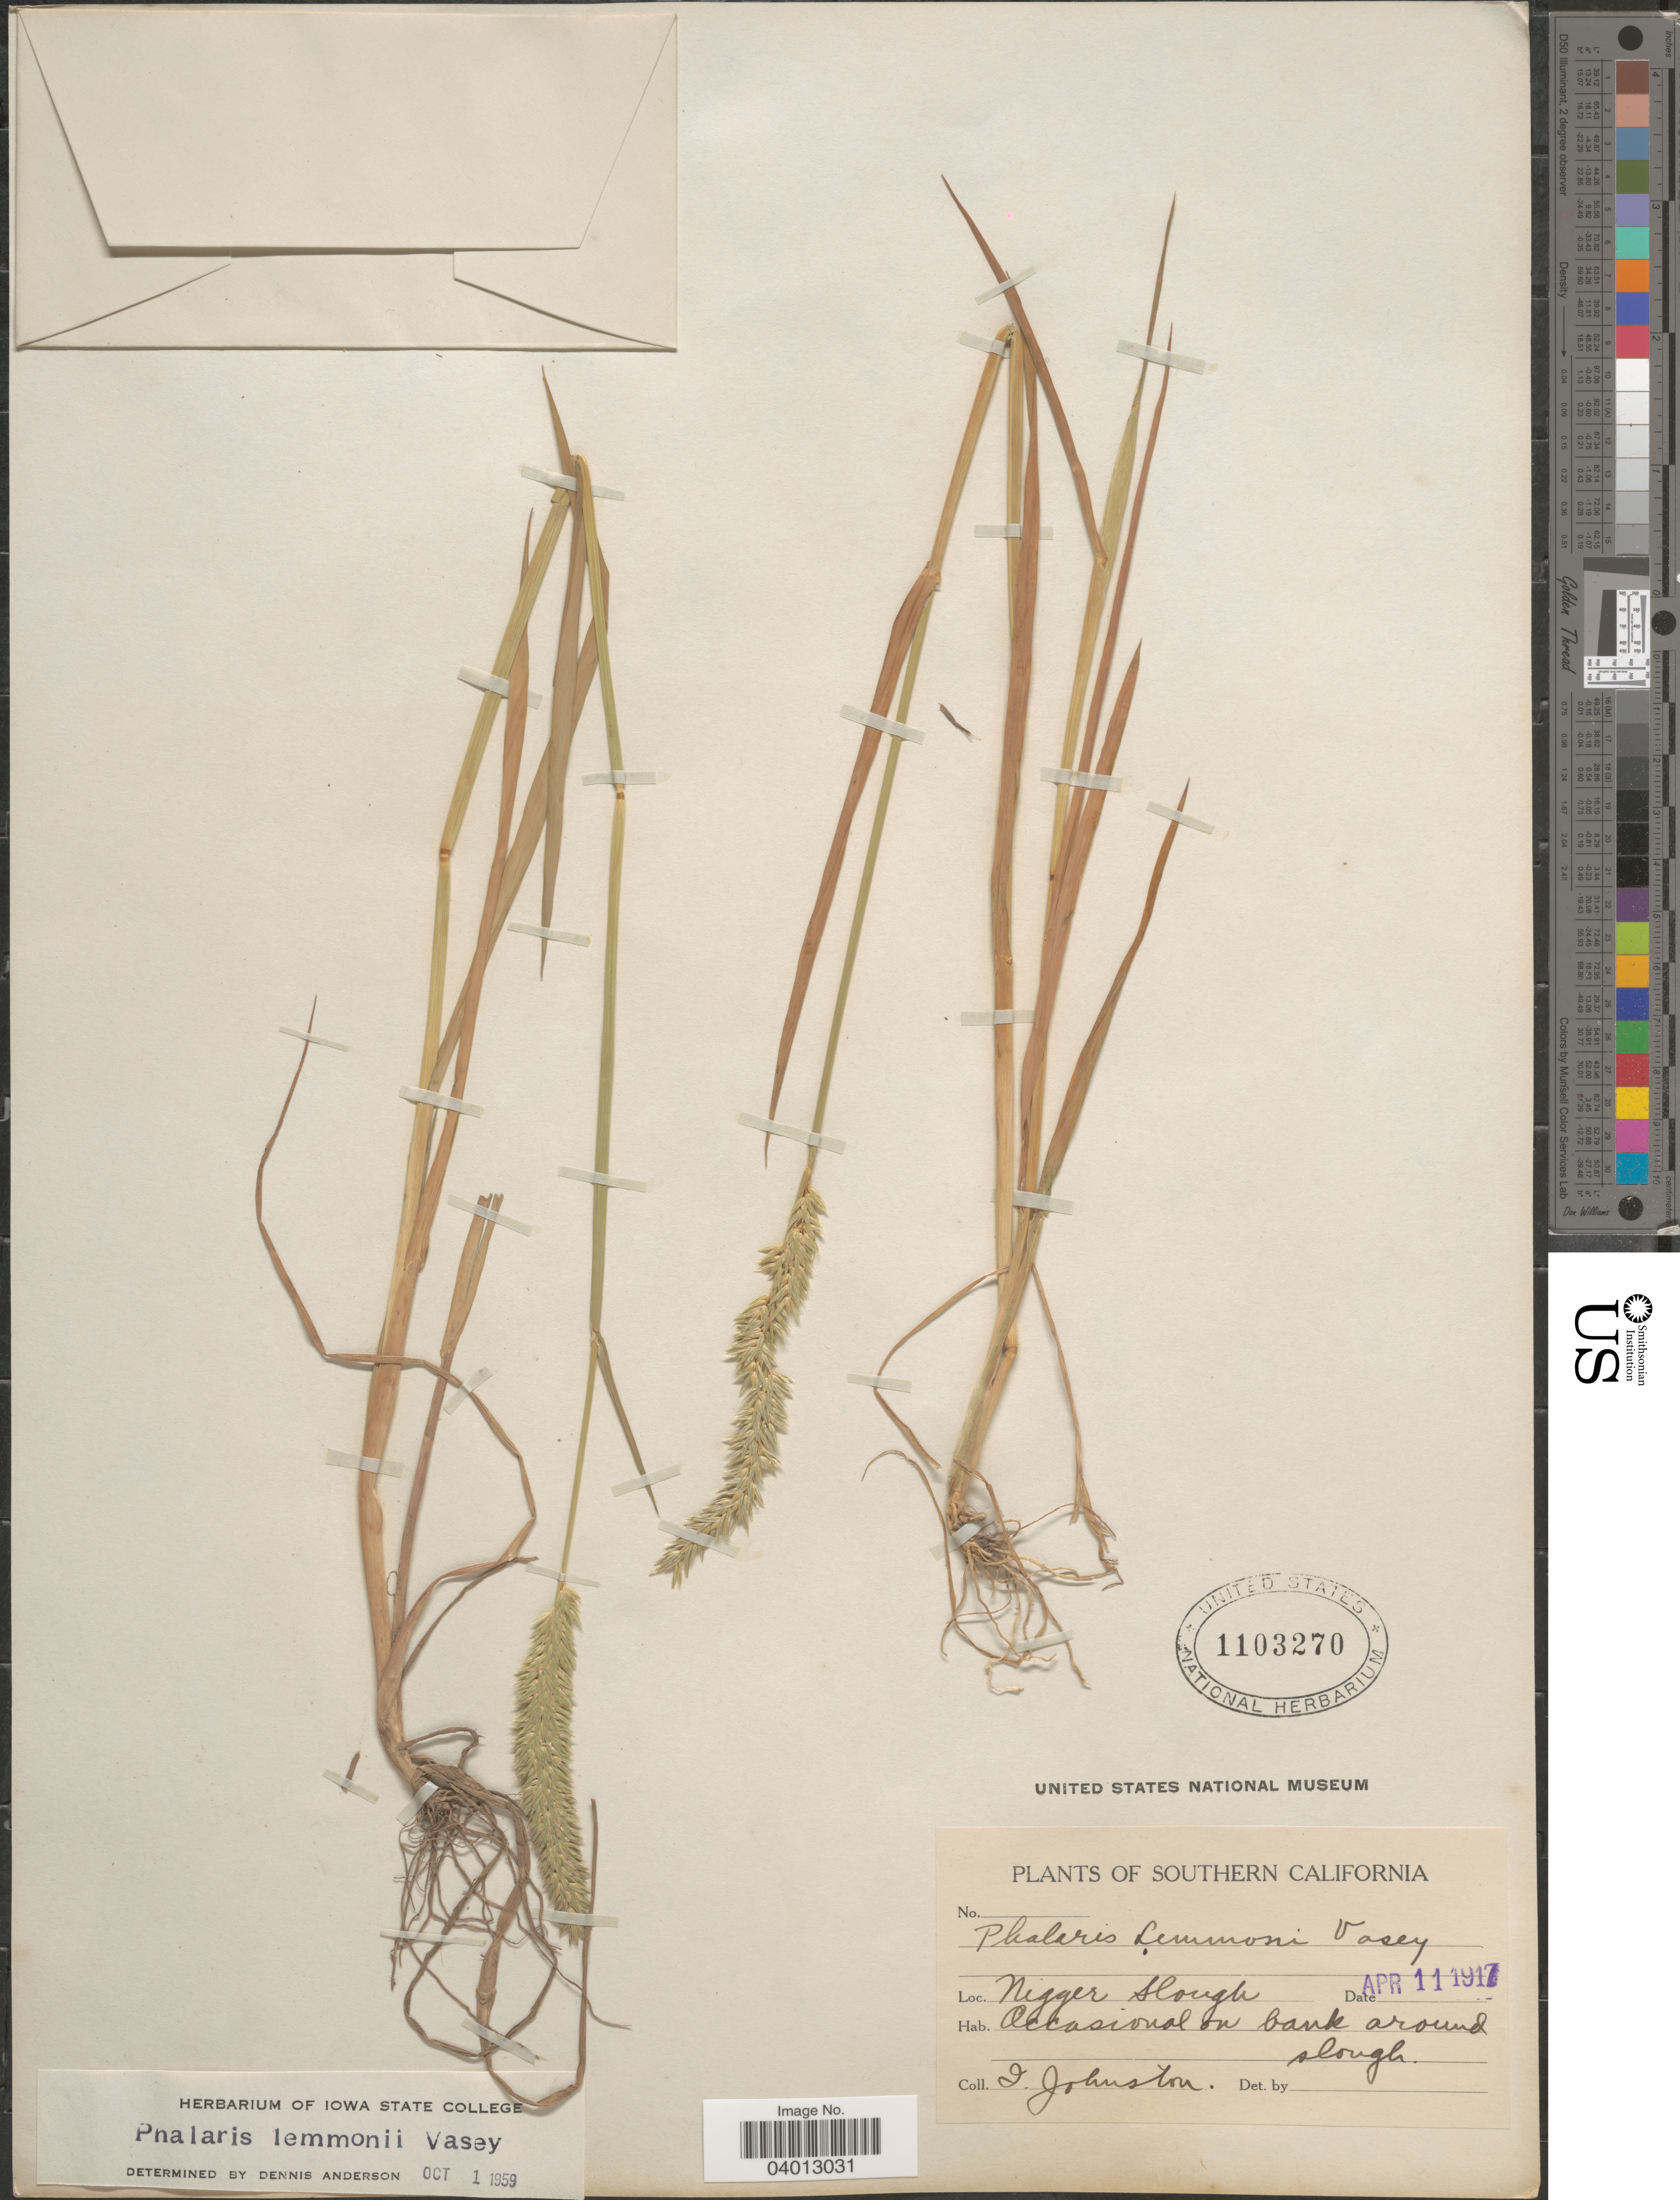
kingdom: Plantae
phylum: Tracheophyta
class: Liliopsida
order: Poales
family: Poaceae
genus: Phalaris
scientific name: Phalaris lemmonii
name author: Vasey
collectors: J. Johnston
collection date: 1917-04-11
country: United States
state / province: California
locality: Southern California. Nigger Slough.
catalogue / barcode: US 1103270